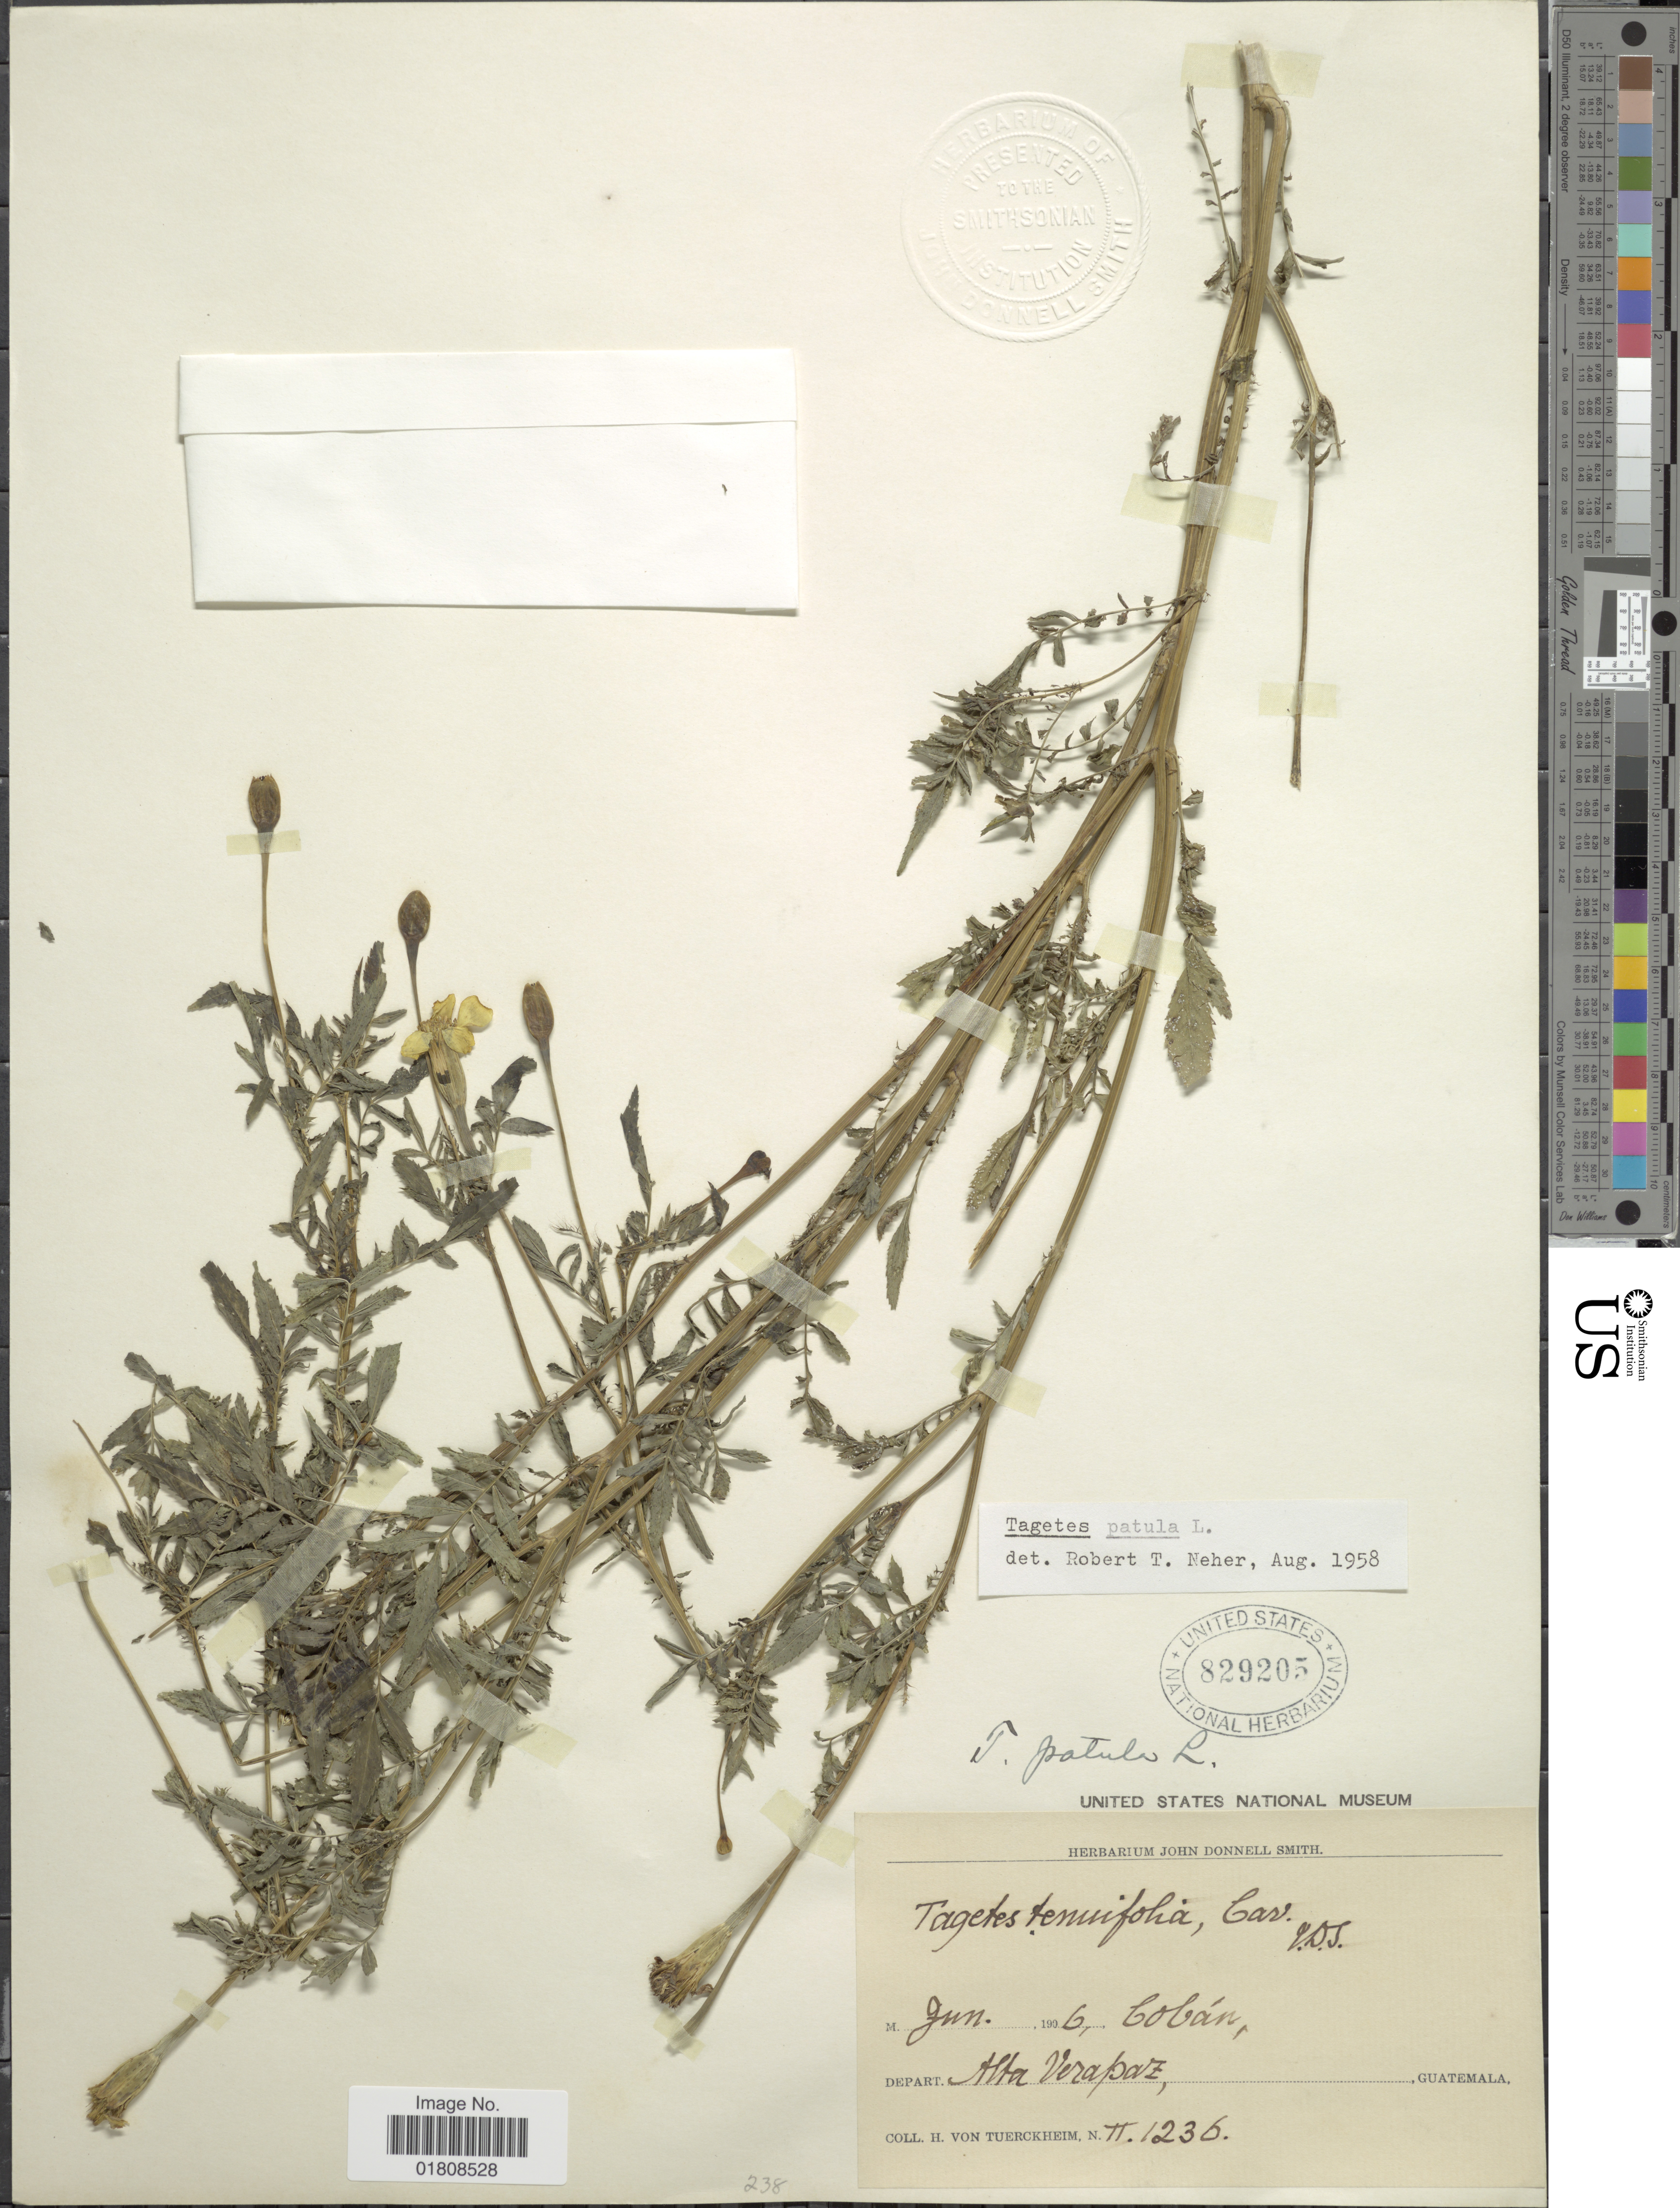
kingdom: Plantae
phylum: Tracheophyta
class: Magnoliopsida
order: Asterales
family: Asteraceae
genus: Tagetes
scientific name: Tagetes sp.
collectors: H. von Türckheim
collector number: II1236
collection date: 1906-06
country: Guatemala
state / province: Alta Verapaz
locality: Coban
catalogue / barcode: US 829205